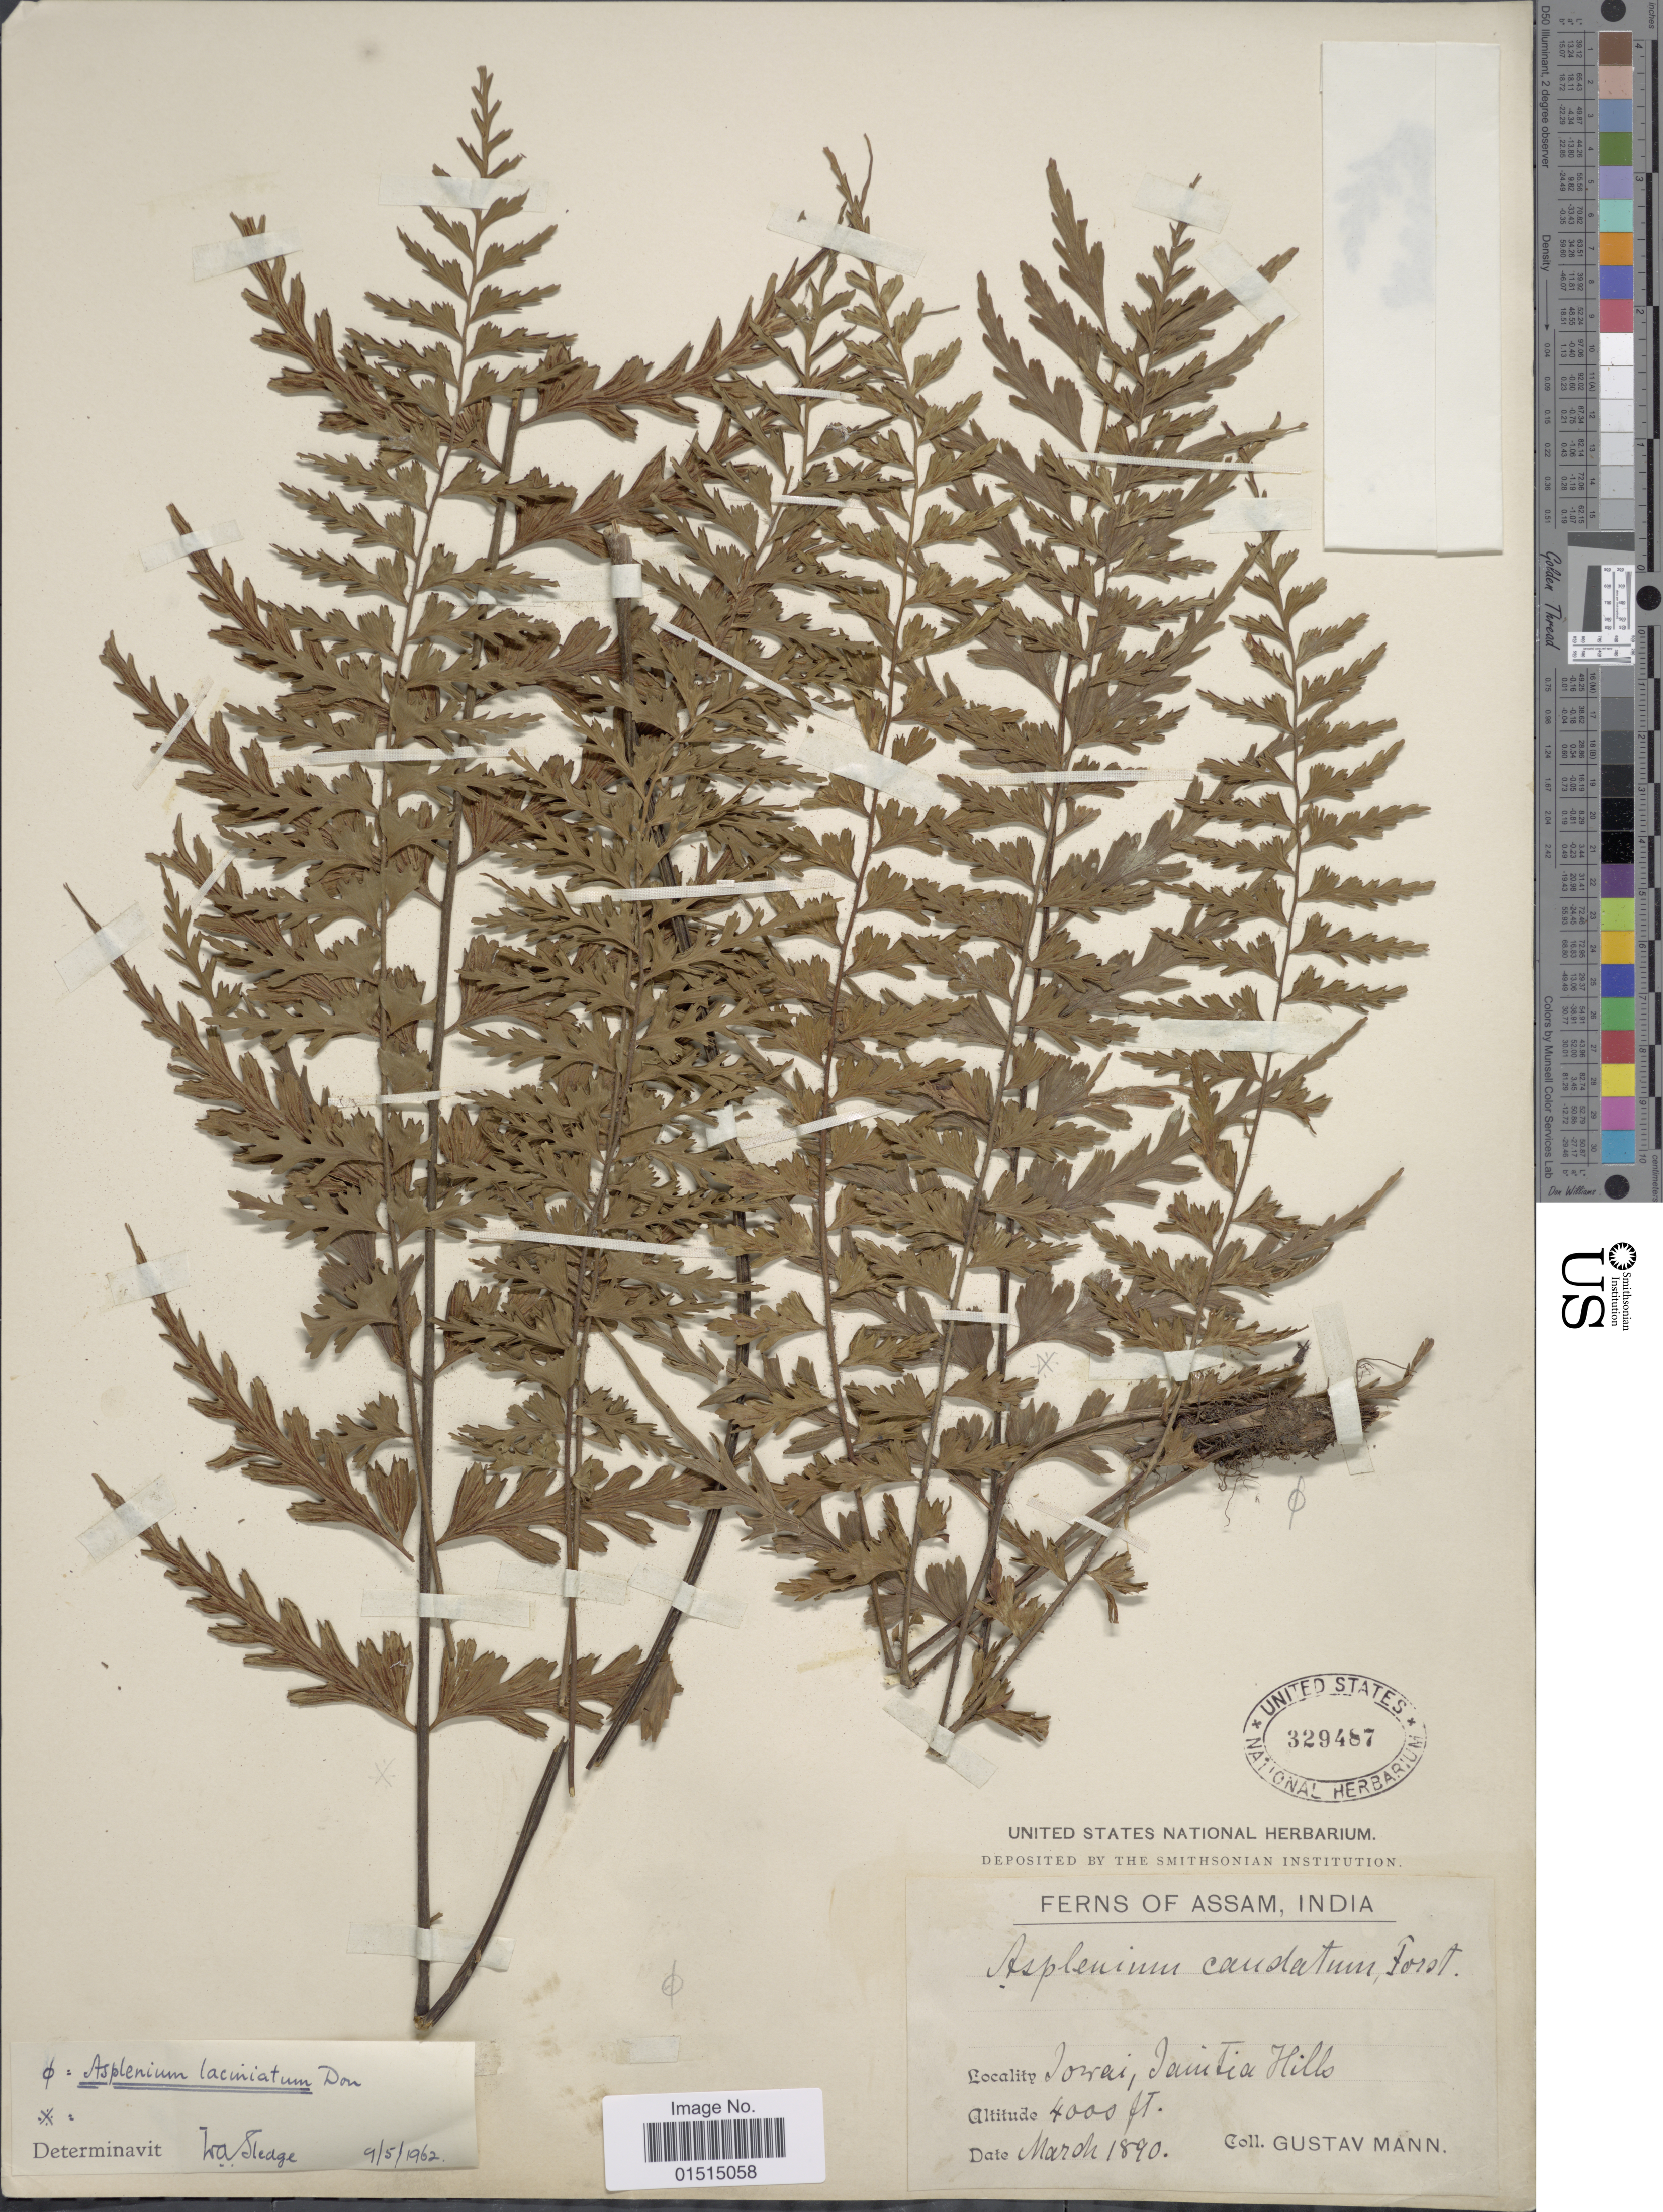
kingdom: Plantae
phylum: Tracheophyta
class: Polypodiopsida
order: Polypodiales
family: Aspleniaceae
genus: Asplenium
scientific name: Asplenium laciniatum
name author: D. Don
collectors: G. Mann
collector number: s.n,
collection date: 1890-03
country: India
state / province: Meghalaya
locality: Jowai, Jaintia Hills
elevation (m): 1219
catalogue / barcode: US 329487